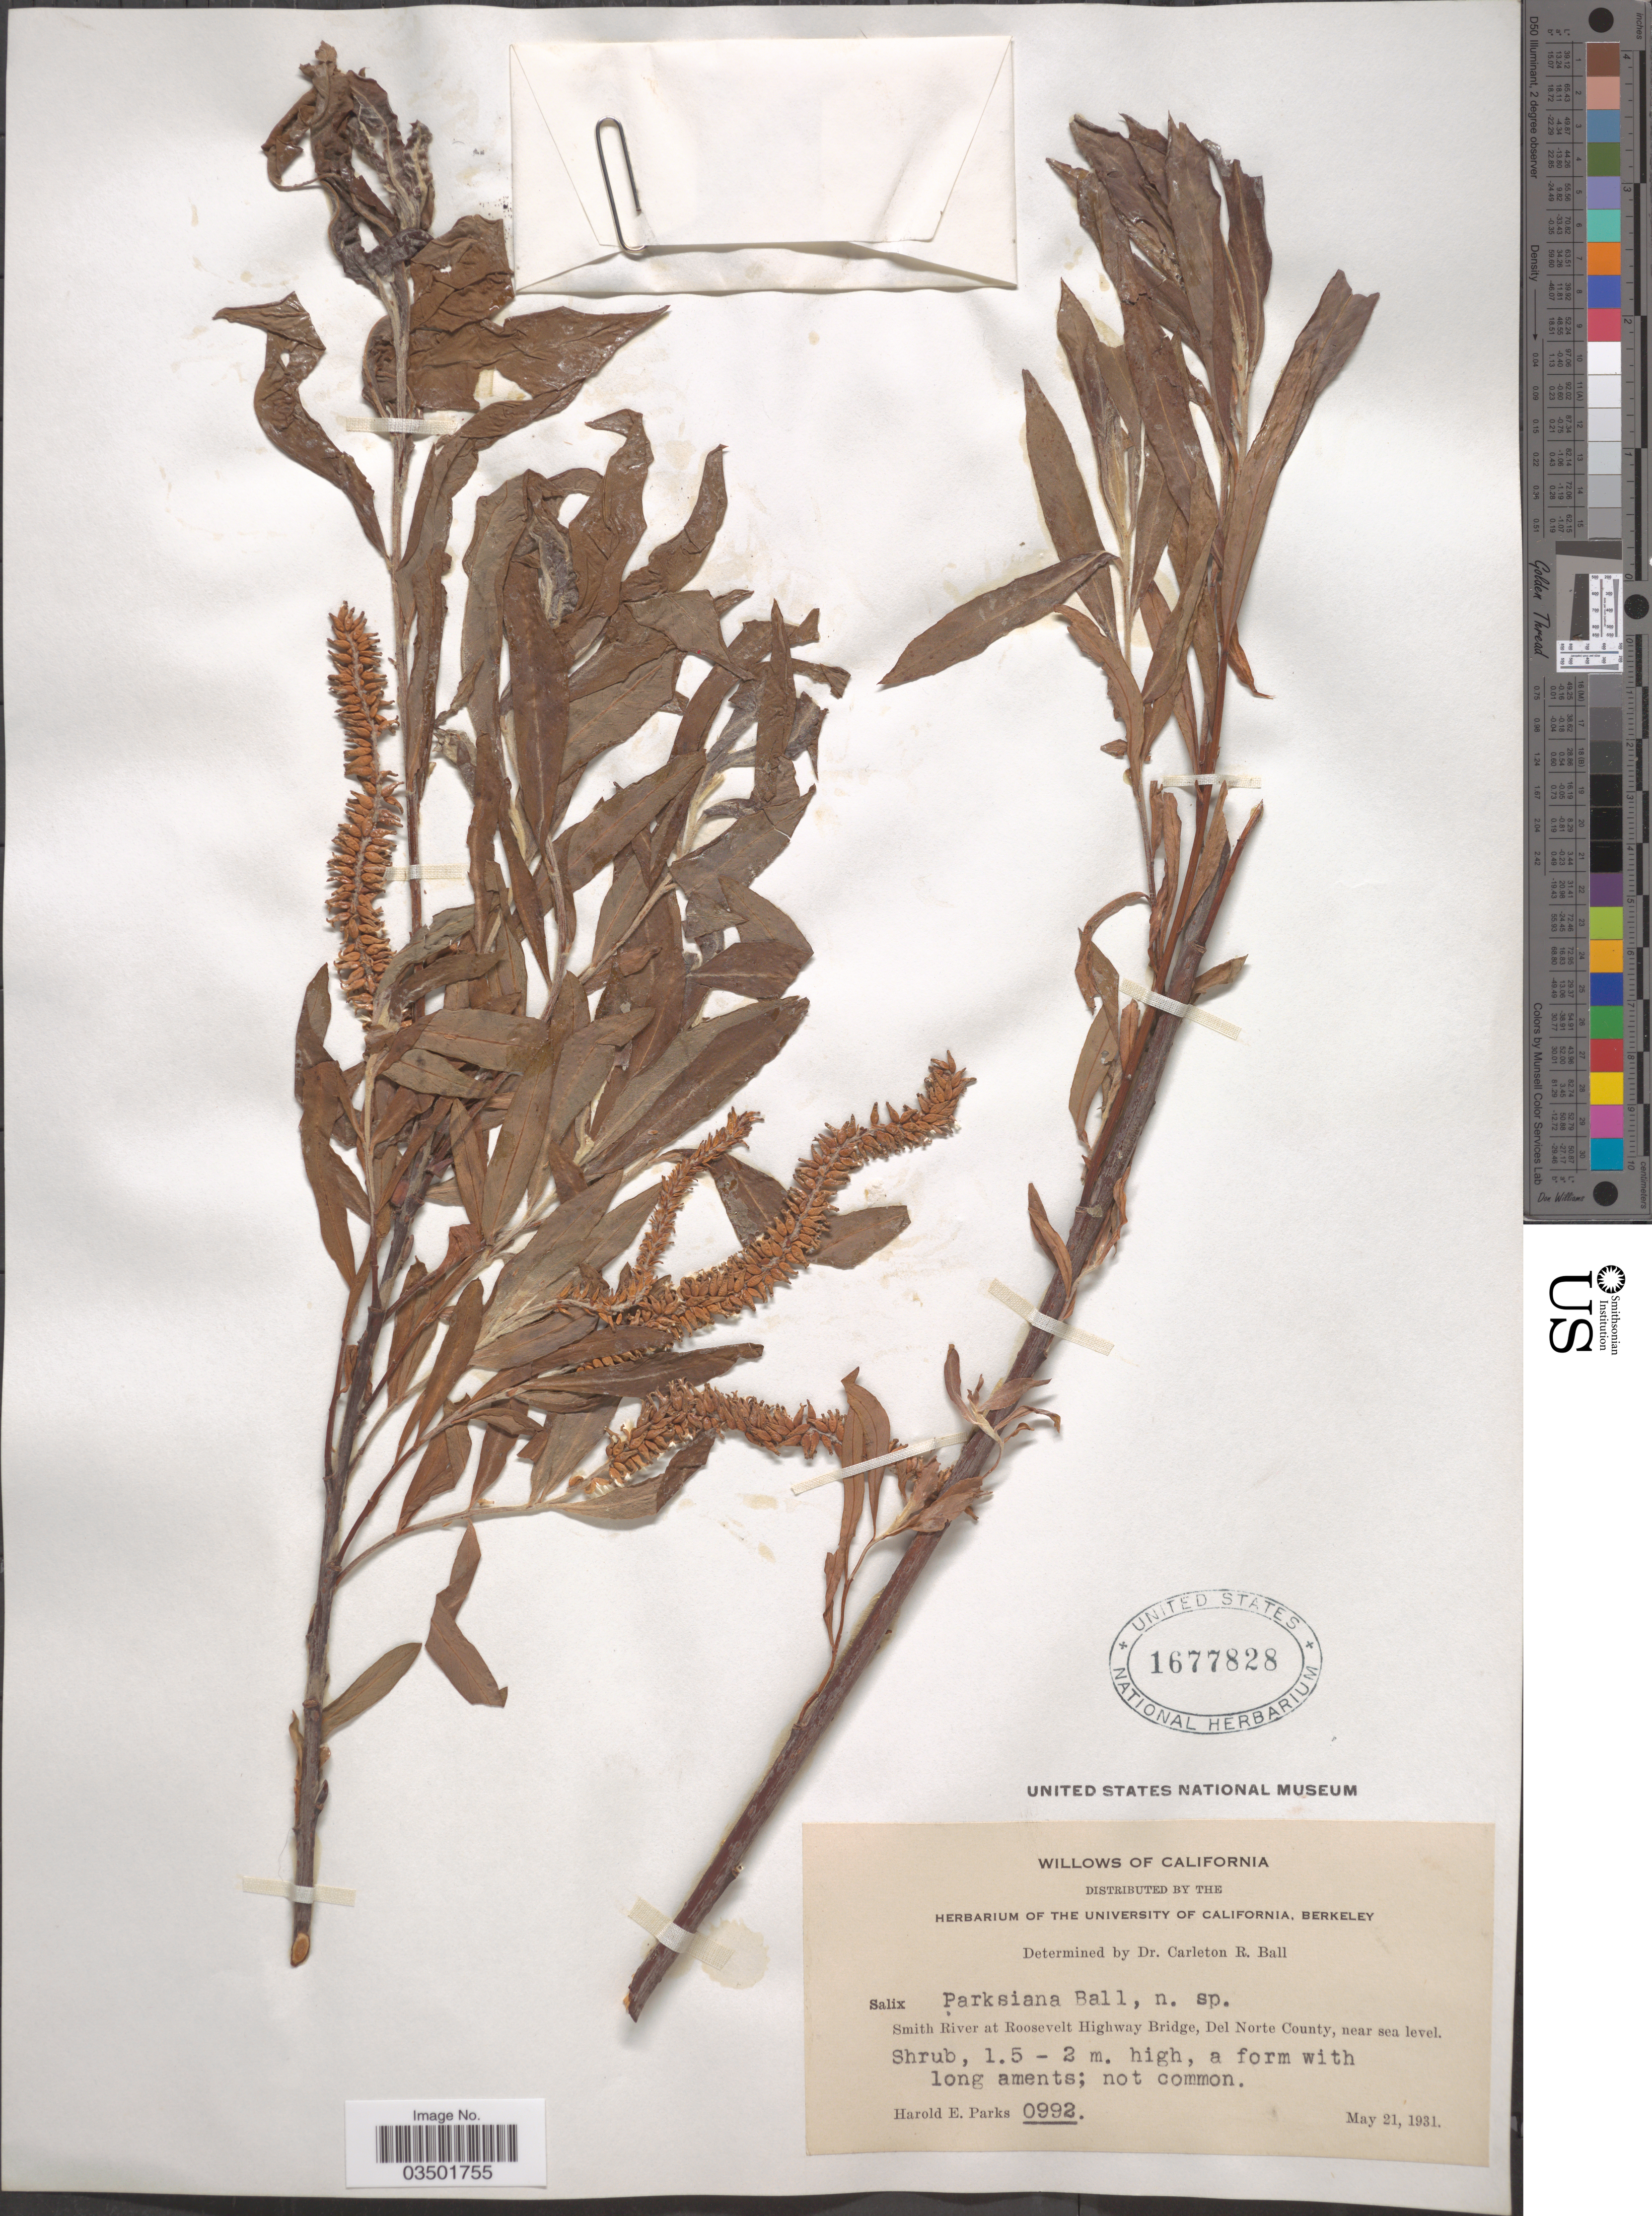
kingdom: Plantae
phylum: Tracheophyta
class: Magnoliopsida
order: Malpighiales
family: Salicaceae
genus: Salix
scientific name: Salix parksiana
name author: C.R. Ball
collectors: H. E. Parks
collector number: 0992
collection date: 1931-05-21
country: United States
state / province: California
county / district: Del Norte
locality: Smith River at Roosevelt Highway Bridge, Del Norte County.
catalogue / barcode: US 1677828